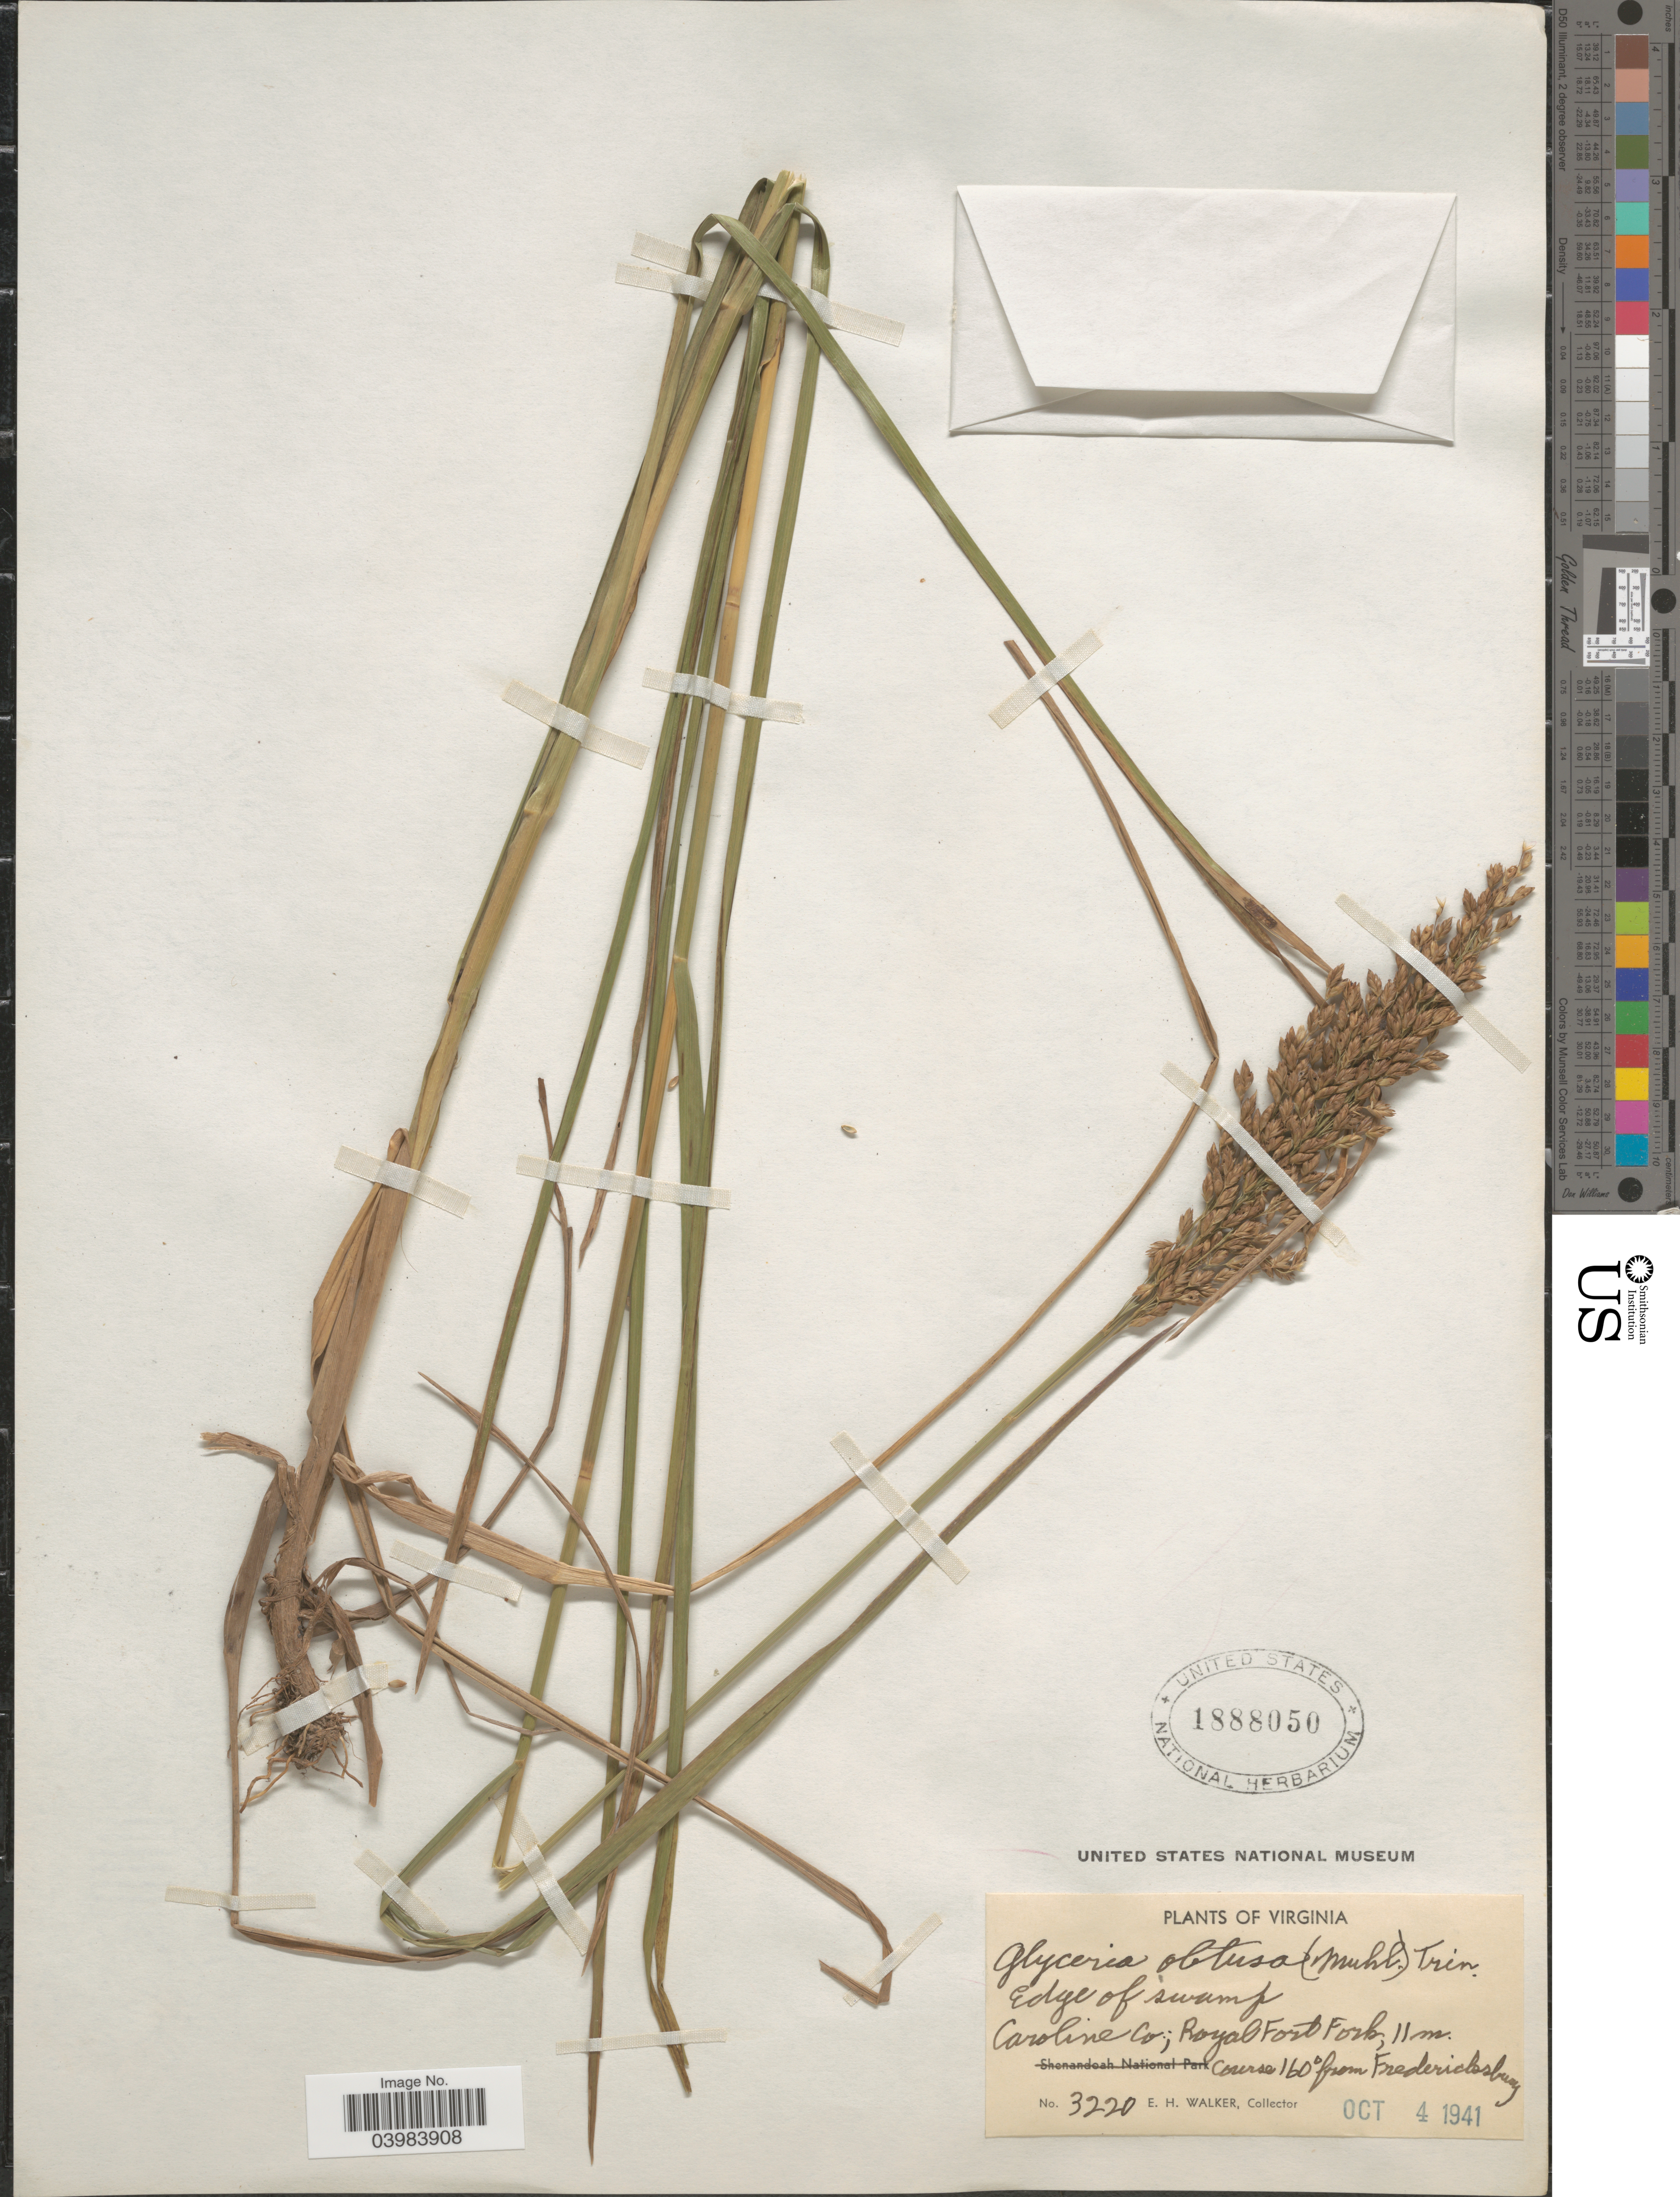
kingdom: Plantae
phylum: Tracheophyta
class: Liliopsida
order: Poales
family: Poaceae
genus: Glyceria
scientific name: Glyceria obtusa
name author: (Muhl.) Trin.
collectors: E. H. Walker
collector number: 3220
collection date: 1941-10-04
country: United States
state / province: Virginia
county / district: Caroline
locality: Edge of swamp. Caroline Co; Royal Fort Fork, 11 m. course 160º from Fredericksburg.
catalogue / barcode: US 1888050